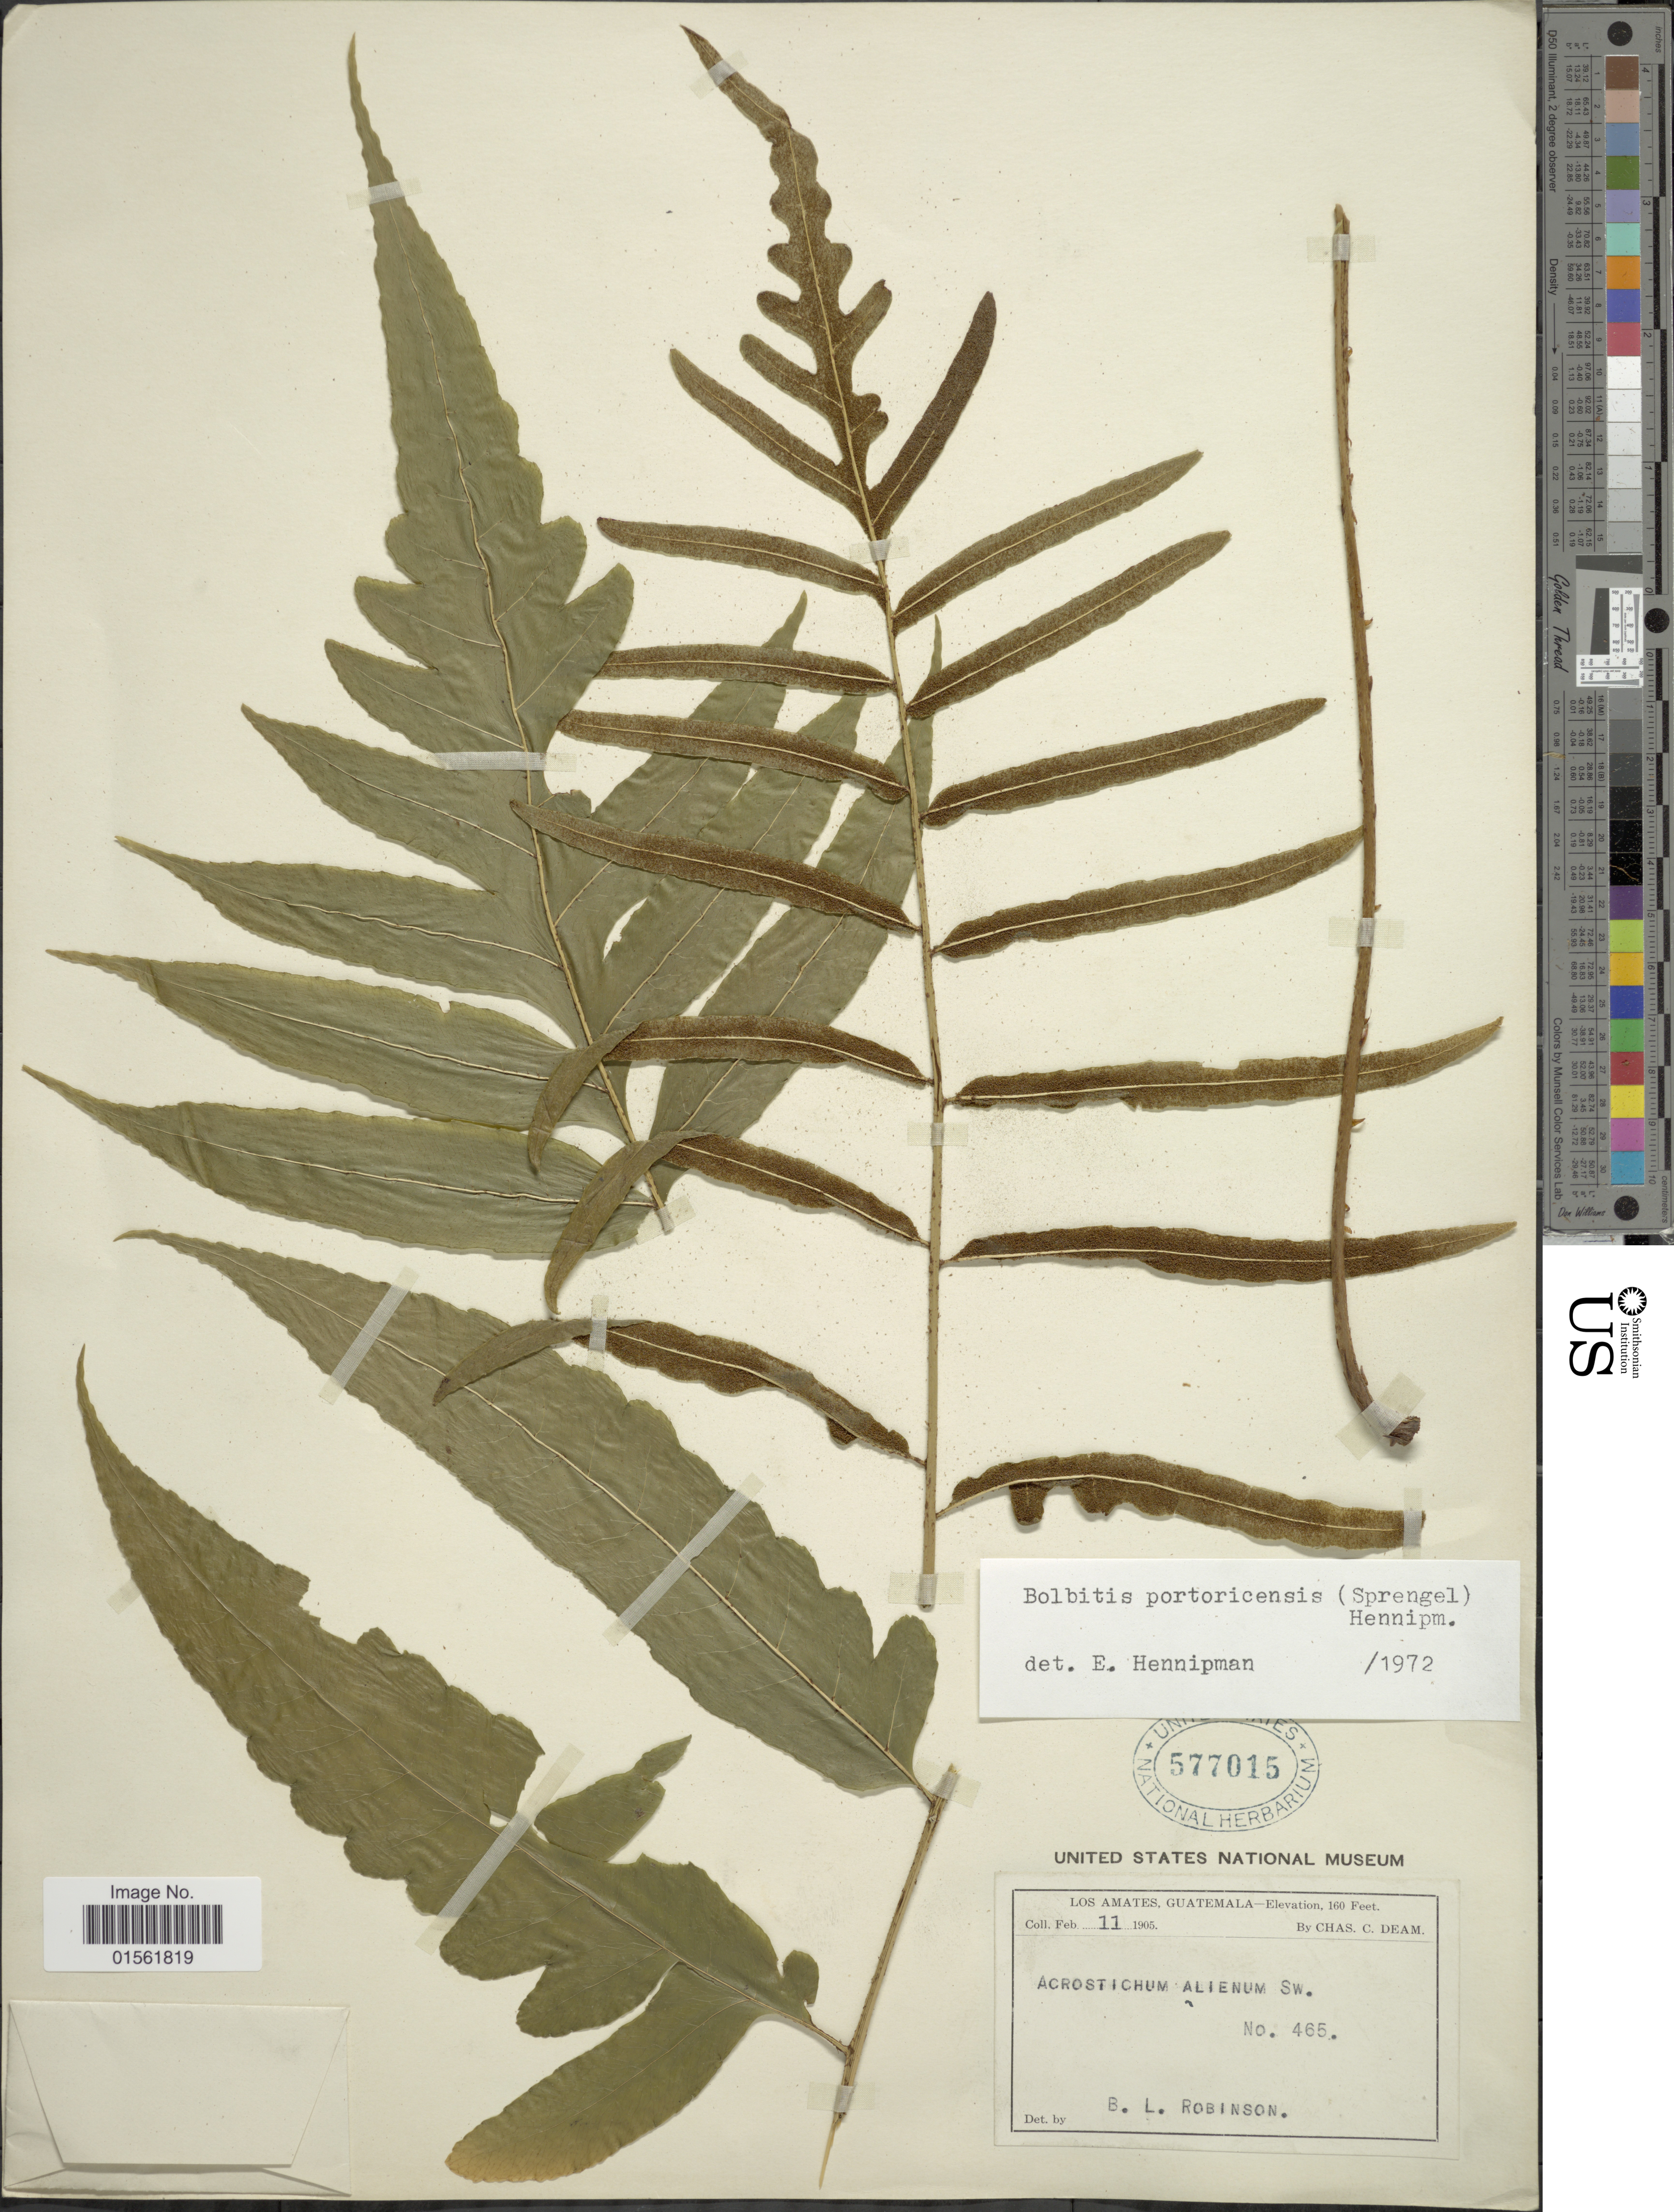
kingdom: Plantae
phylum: Tracheophyta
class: Polypodiopsida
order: Polypodiales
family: Dryopteridaceae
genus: Bolbitis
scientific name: Bolbitis portoricensis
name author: (Spreng.) Hennipman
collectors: C. C. Deam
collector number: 465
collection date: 1905-02-11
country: Guatemala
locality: Los Amates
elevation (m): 49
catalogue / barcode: US 577015